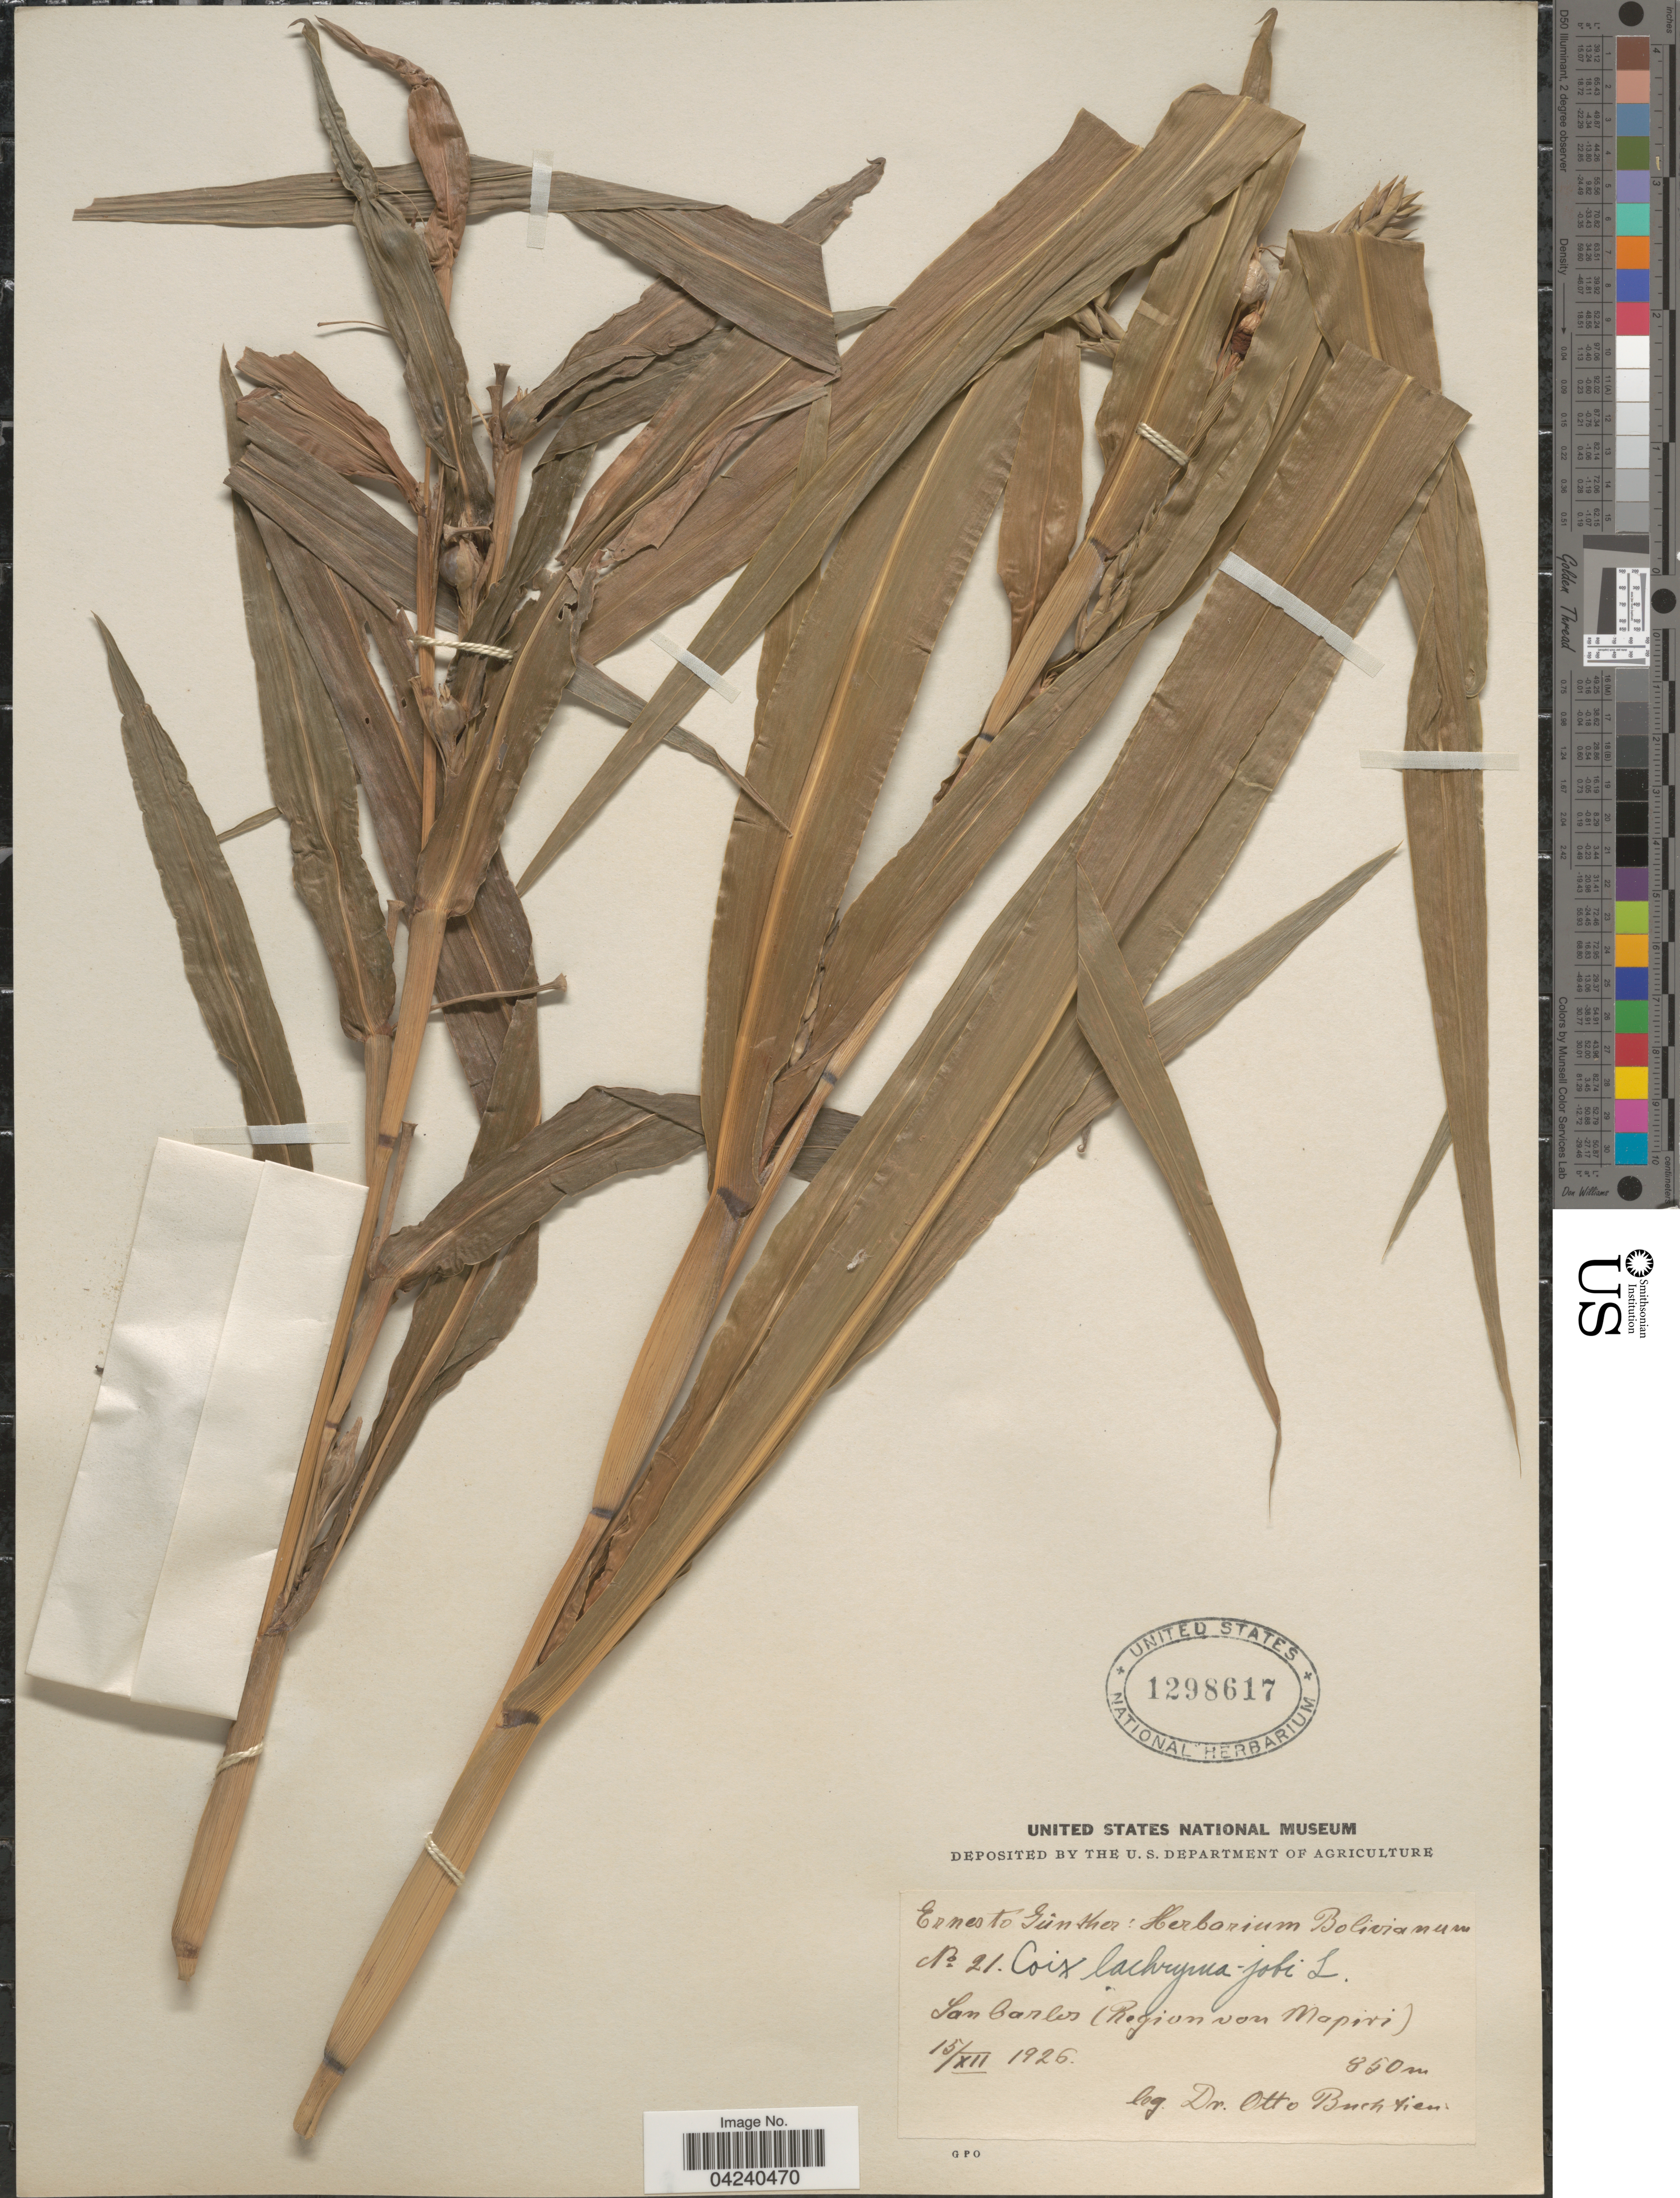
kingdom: Plantae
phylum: Tracheophyta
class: Liliopsida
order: Poales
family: Poaceae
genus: Coix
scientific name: Coix lacryma-jobi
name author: L.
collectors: O. Buchtien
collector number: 21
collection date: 1926-12-15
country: Bolivia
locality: San Carlos (Region von Mapiri).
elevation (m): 850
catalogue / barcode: US 1298617